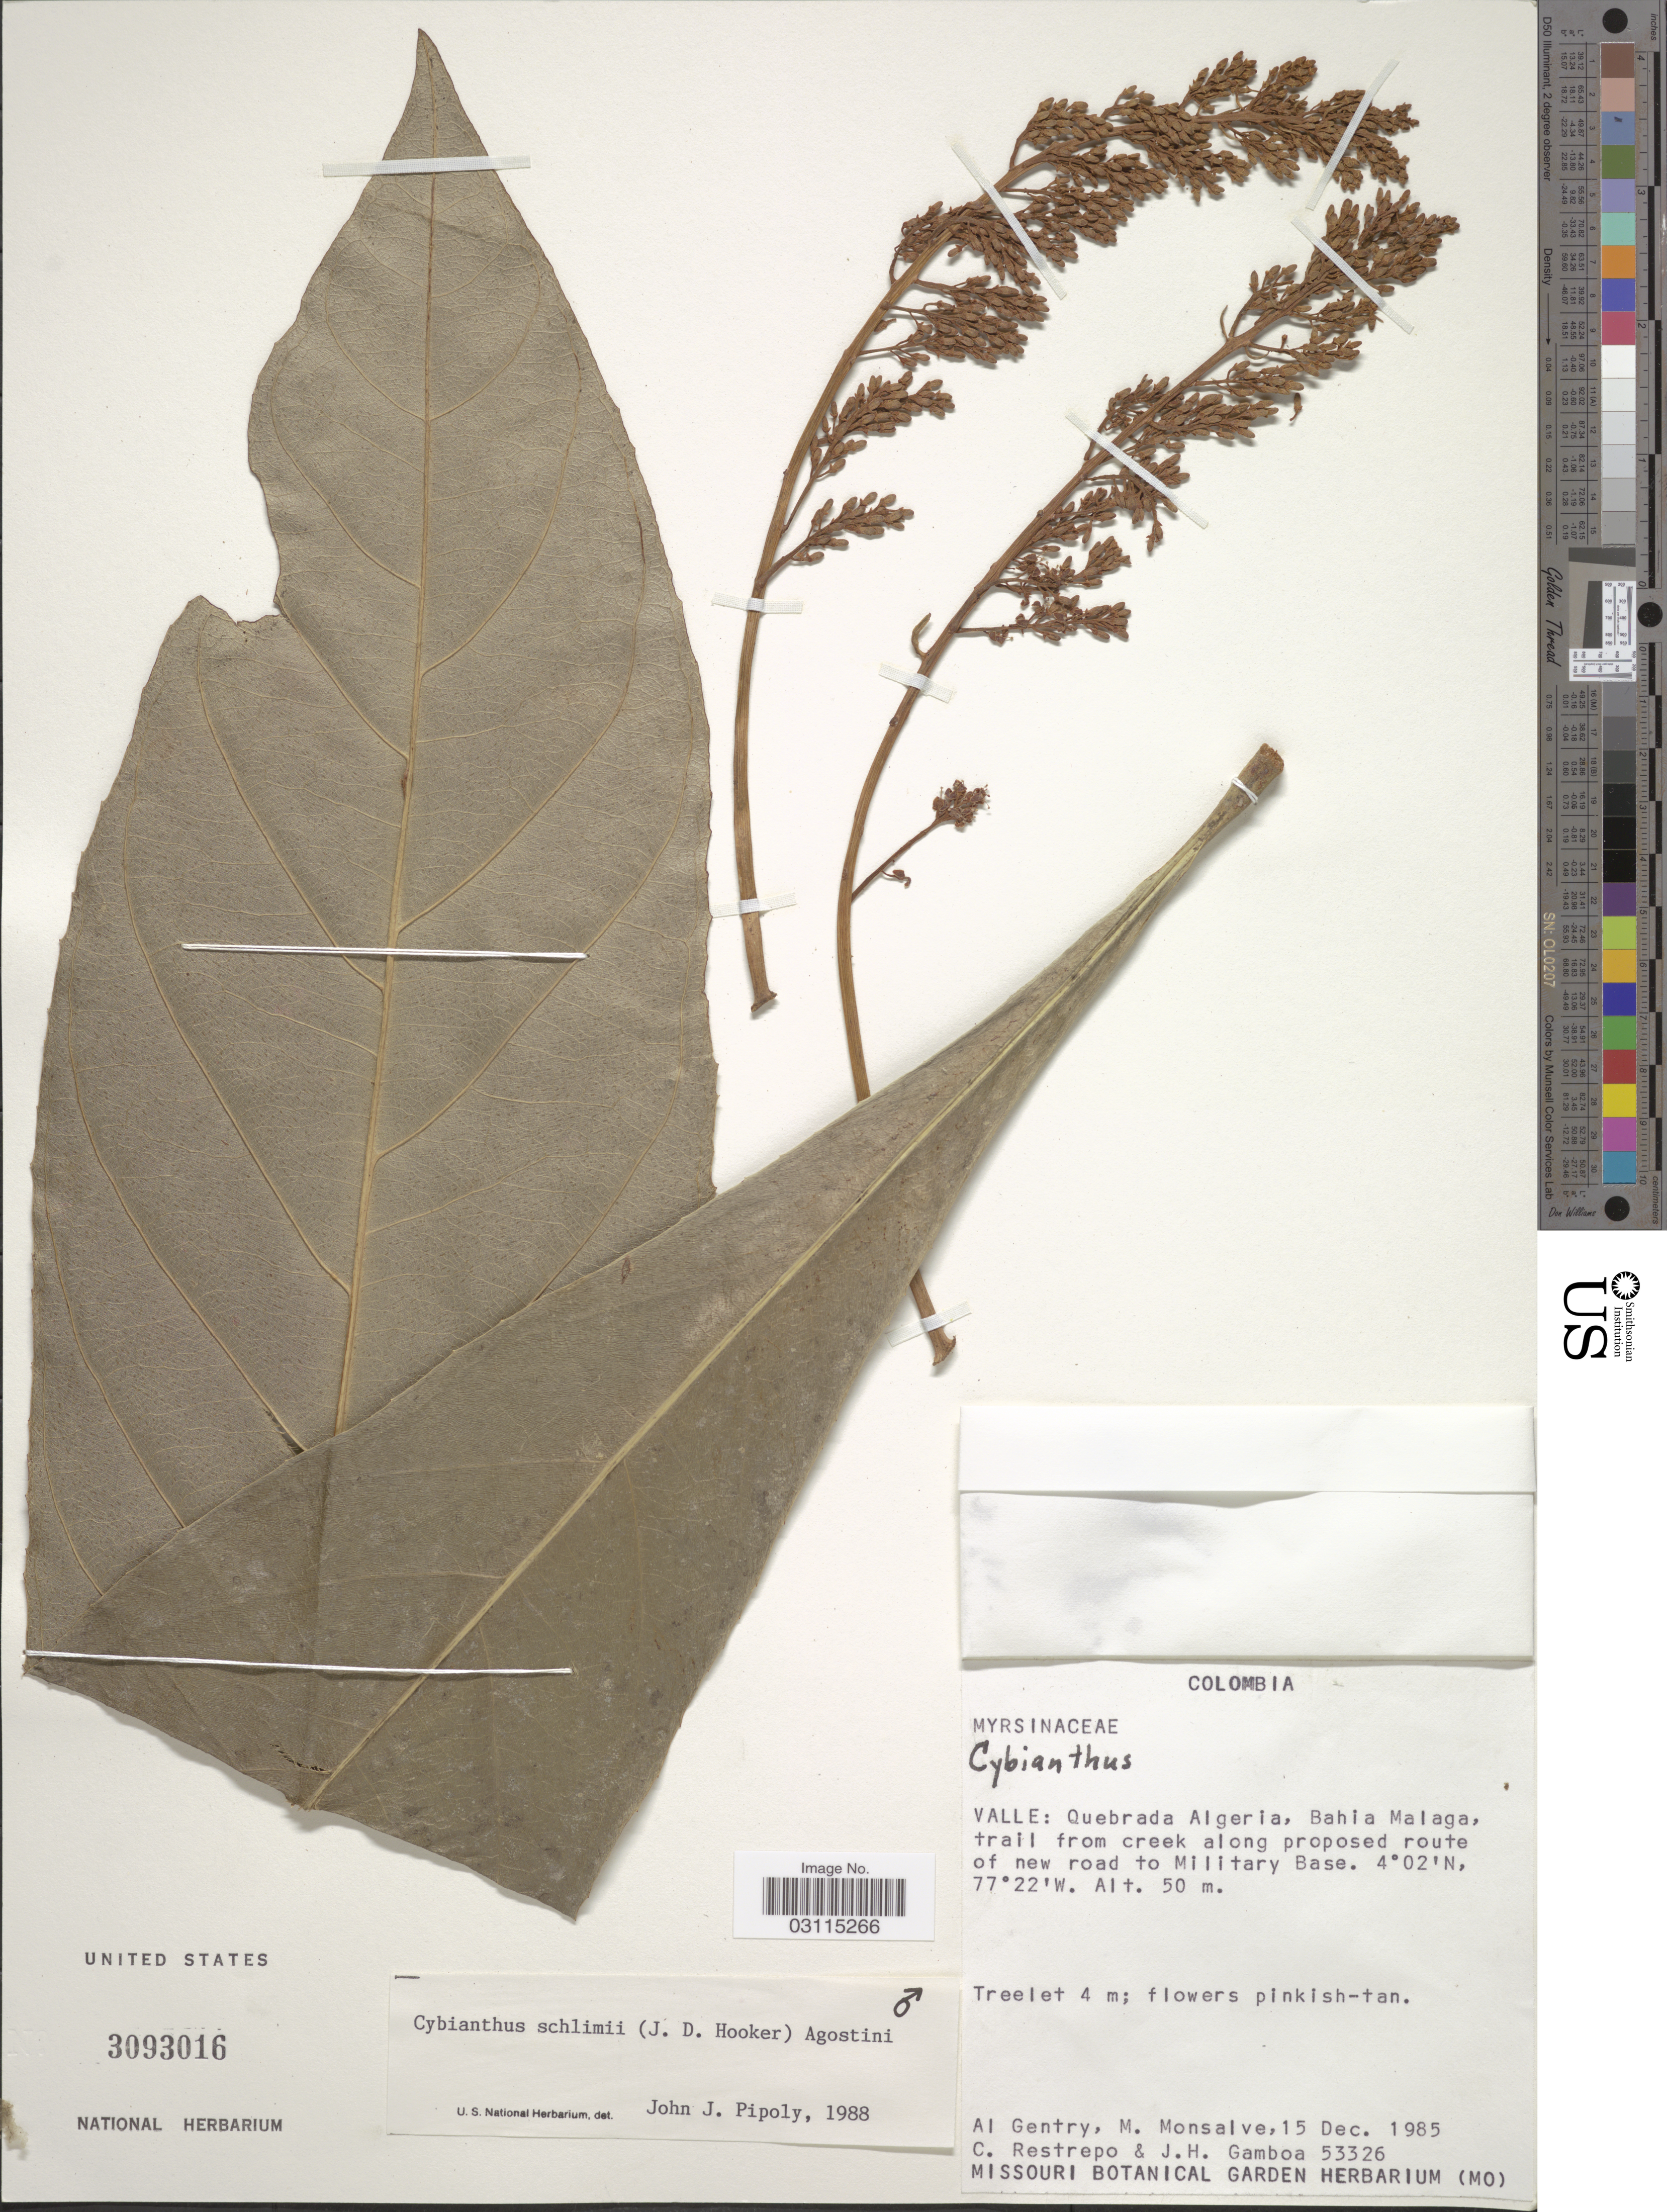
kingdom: Plantae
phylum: Tracheophyta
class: Magnoliopsida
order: Ericales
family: Primulaceae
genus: Cybianthus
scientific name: Cybianthus schlimii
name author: (Hook. f.) G. Agostini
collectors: A. H. Gentry, M. Monsalve, C. Restrepo & J. Gamboa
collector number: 53326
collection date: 1985-12-15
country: Colombia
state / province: Valle del Cauca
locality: Valle: Quebrada Algeria, Bahia Malaga, trail from creek along proposed route of new road to Military Base.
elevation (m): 50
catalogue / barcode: US 3093016